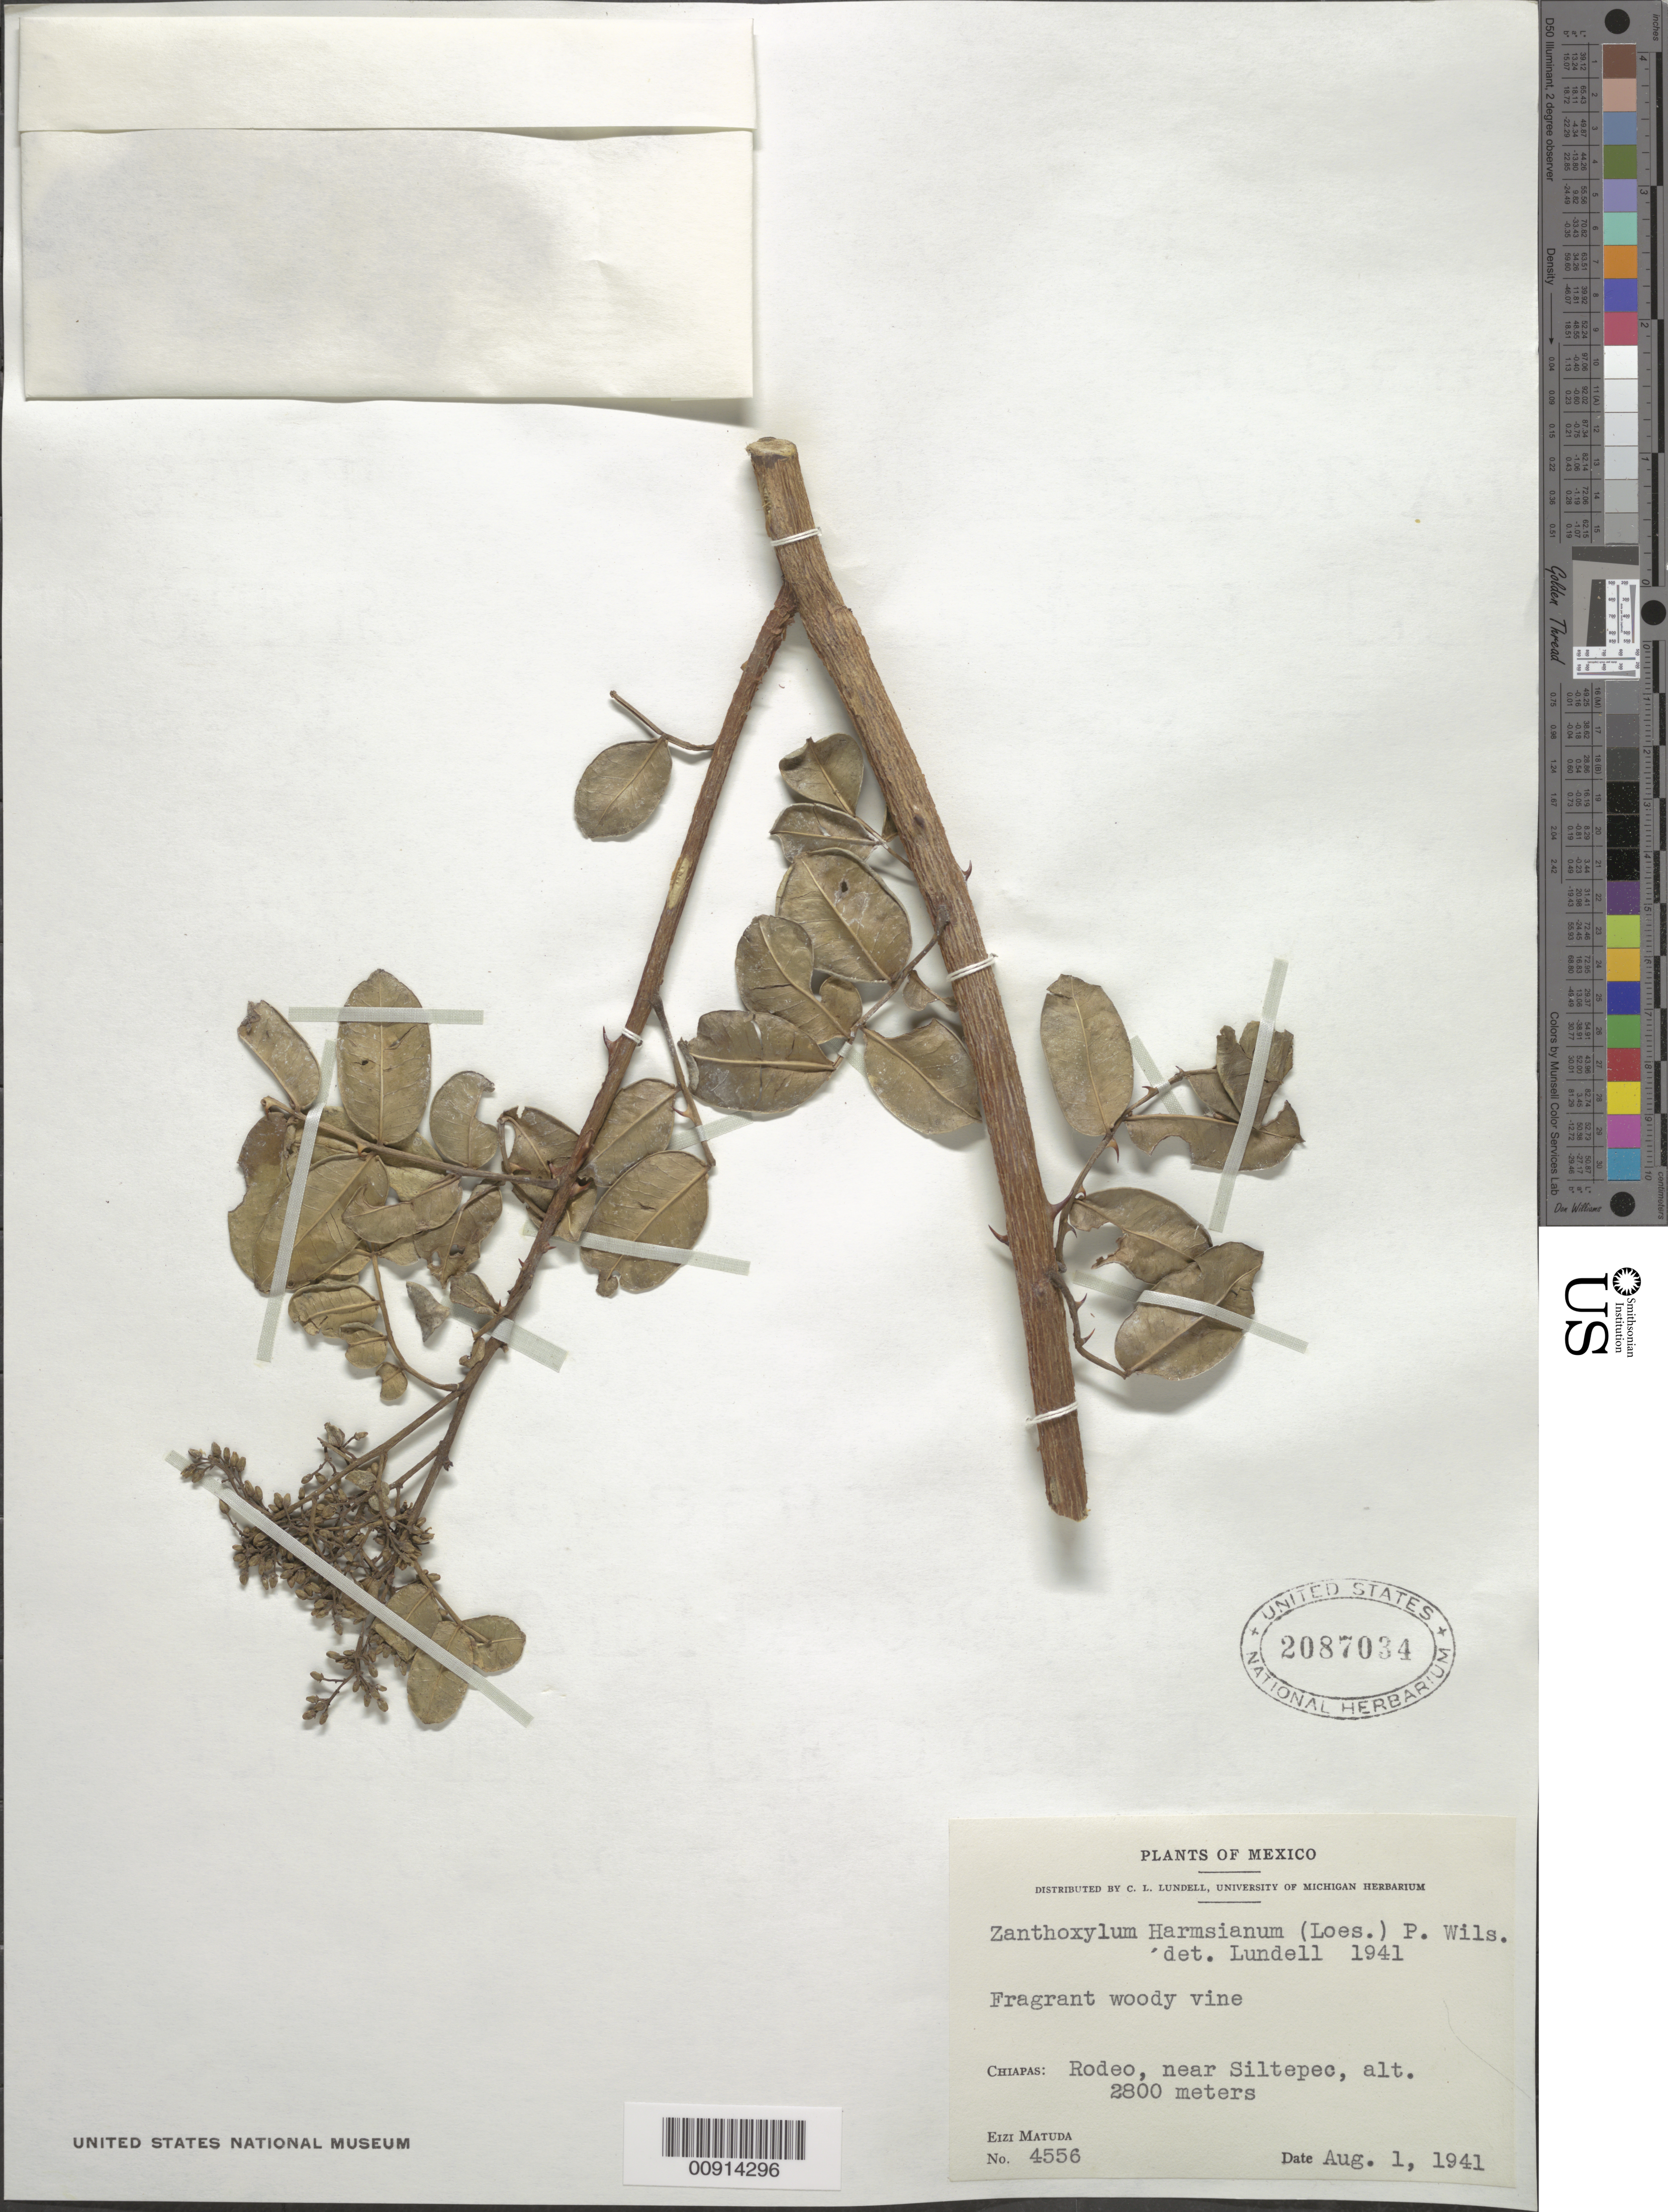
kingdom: Plantae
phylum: Tracheophyta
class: Magnoliopsida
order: Sapindales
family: Rutaceae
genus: Zanthoxylum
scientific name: Zanthoxylum harmsianum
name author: (Loes.) P. Wilson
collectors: E. Matuda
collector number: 4556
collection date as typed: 01 Aug 1941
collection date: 1941-08-01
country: Mexico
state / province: Chiapas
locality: Rodeo, near Siltepec, Chiapas.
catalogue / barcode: US 2087034